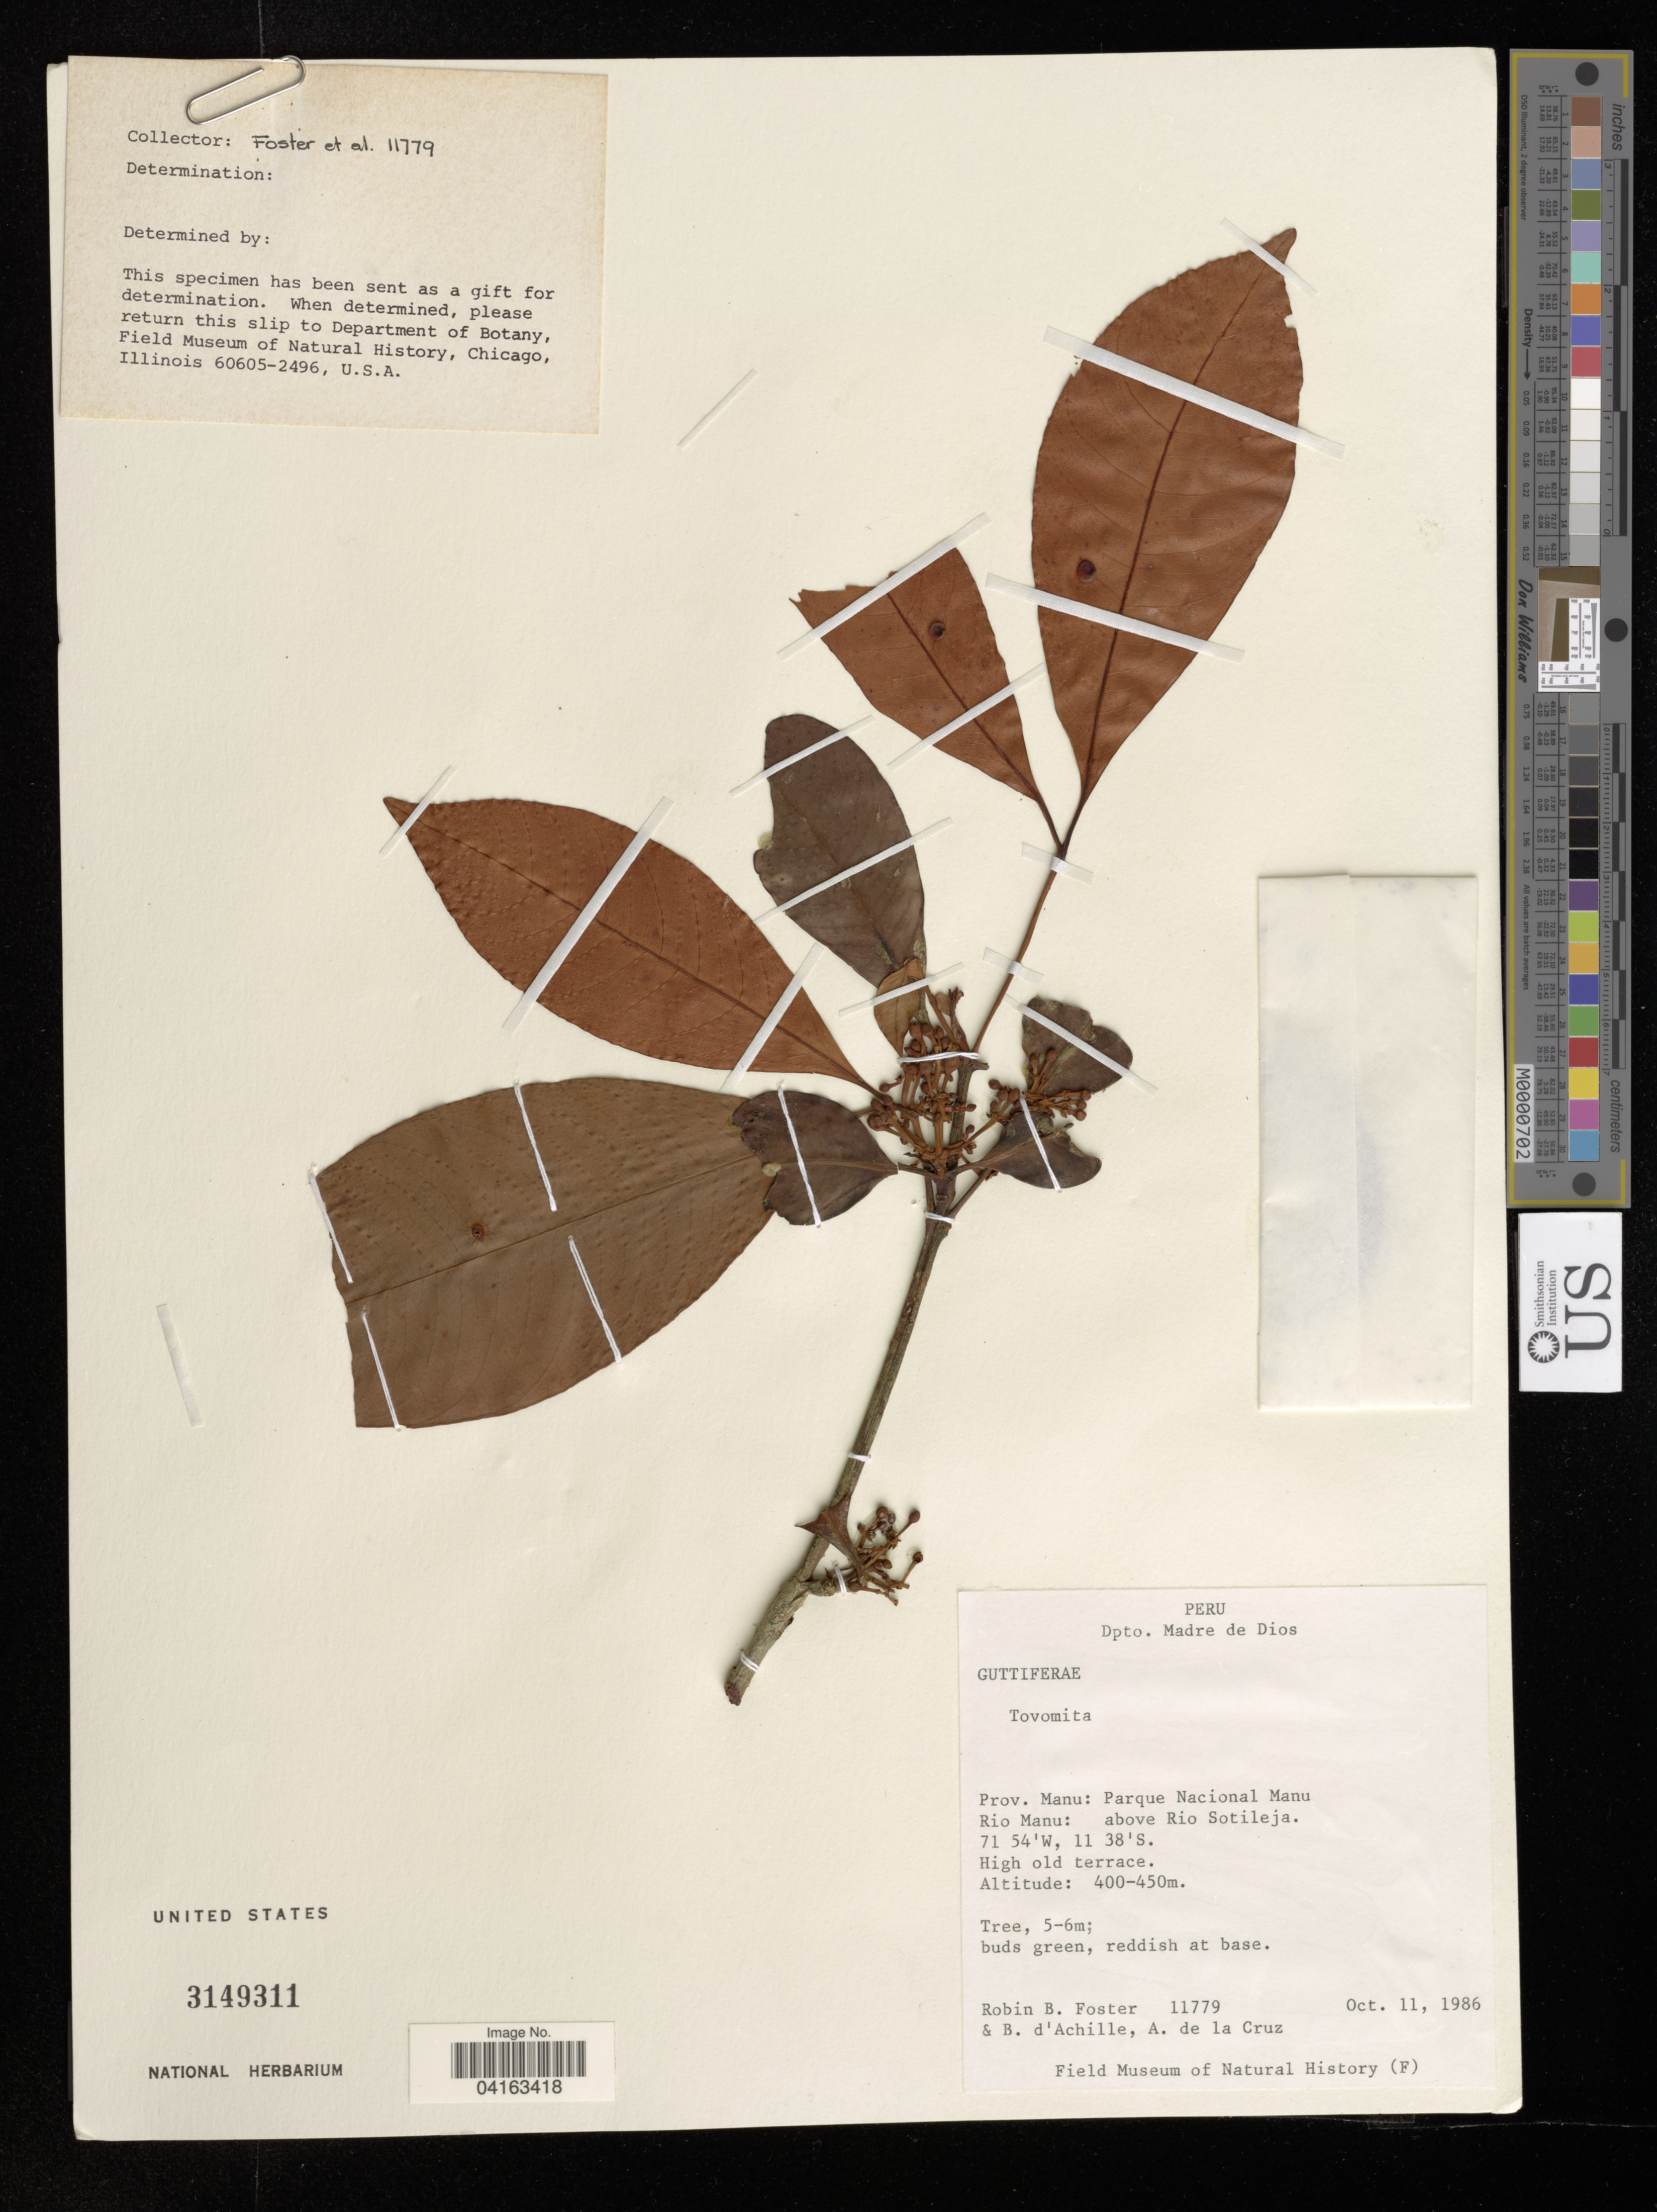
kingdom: Plantae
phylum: Tracheophyta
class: Magnoliopsida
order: Malpighiales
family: Clusiaceae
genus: Tovomita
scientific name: Tovomita sp.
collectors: R. B. Foster, B. d'Achille & A. de la Cruz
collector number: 11779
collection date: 1986-10-11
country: Peru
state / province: Madre de Dios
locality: Dpto. Madre de Dios. Prov. Manu: Parque Nacional Manu Rio Manu: above Rio Sotileja.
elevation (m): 400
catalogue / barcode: US 3149311